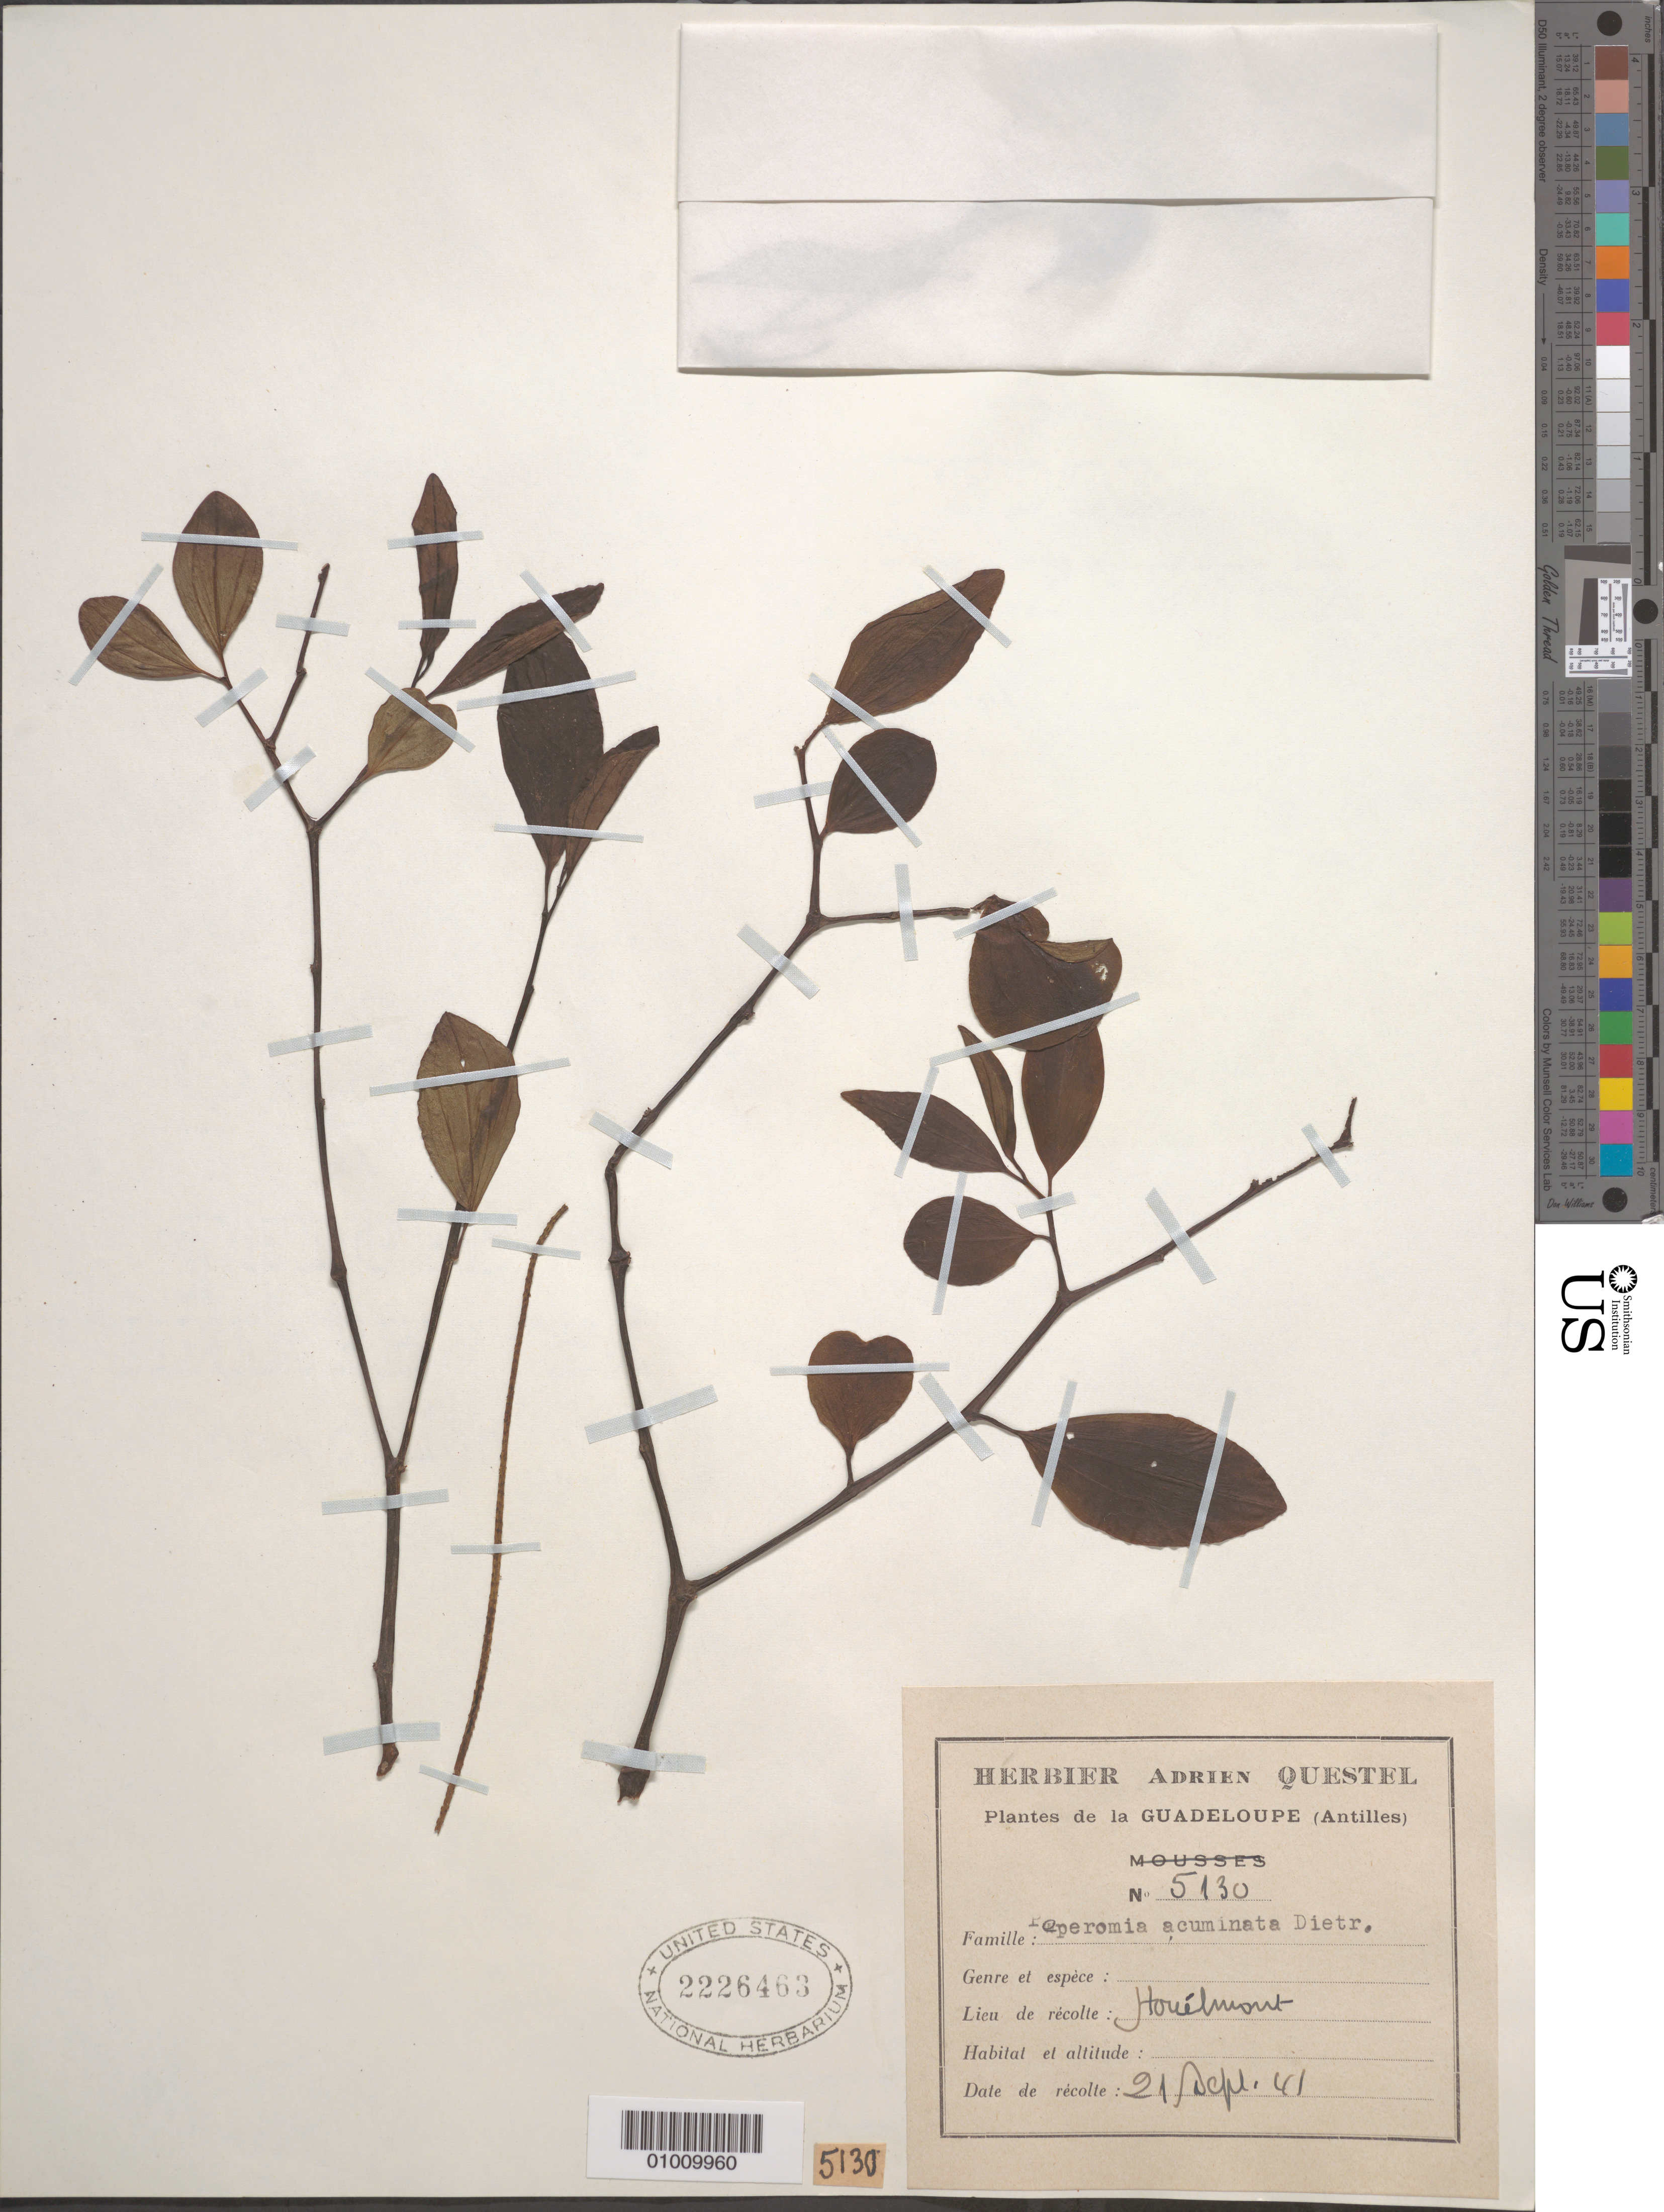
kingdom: Plantae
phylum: Tracheophyta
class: Magnoliopsida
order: Piperales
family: Piperaceae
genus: Peperomia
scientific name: Peperomia acuminata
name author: Ruiz & Pav.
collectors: A. Questel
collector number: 5130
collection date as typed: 21 Sep 1941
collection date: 1941-09-21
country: Guadeloupe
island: Basse Terre [Guadeloupe]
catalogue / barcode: US 2226463